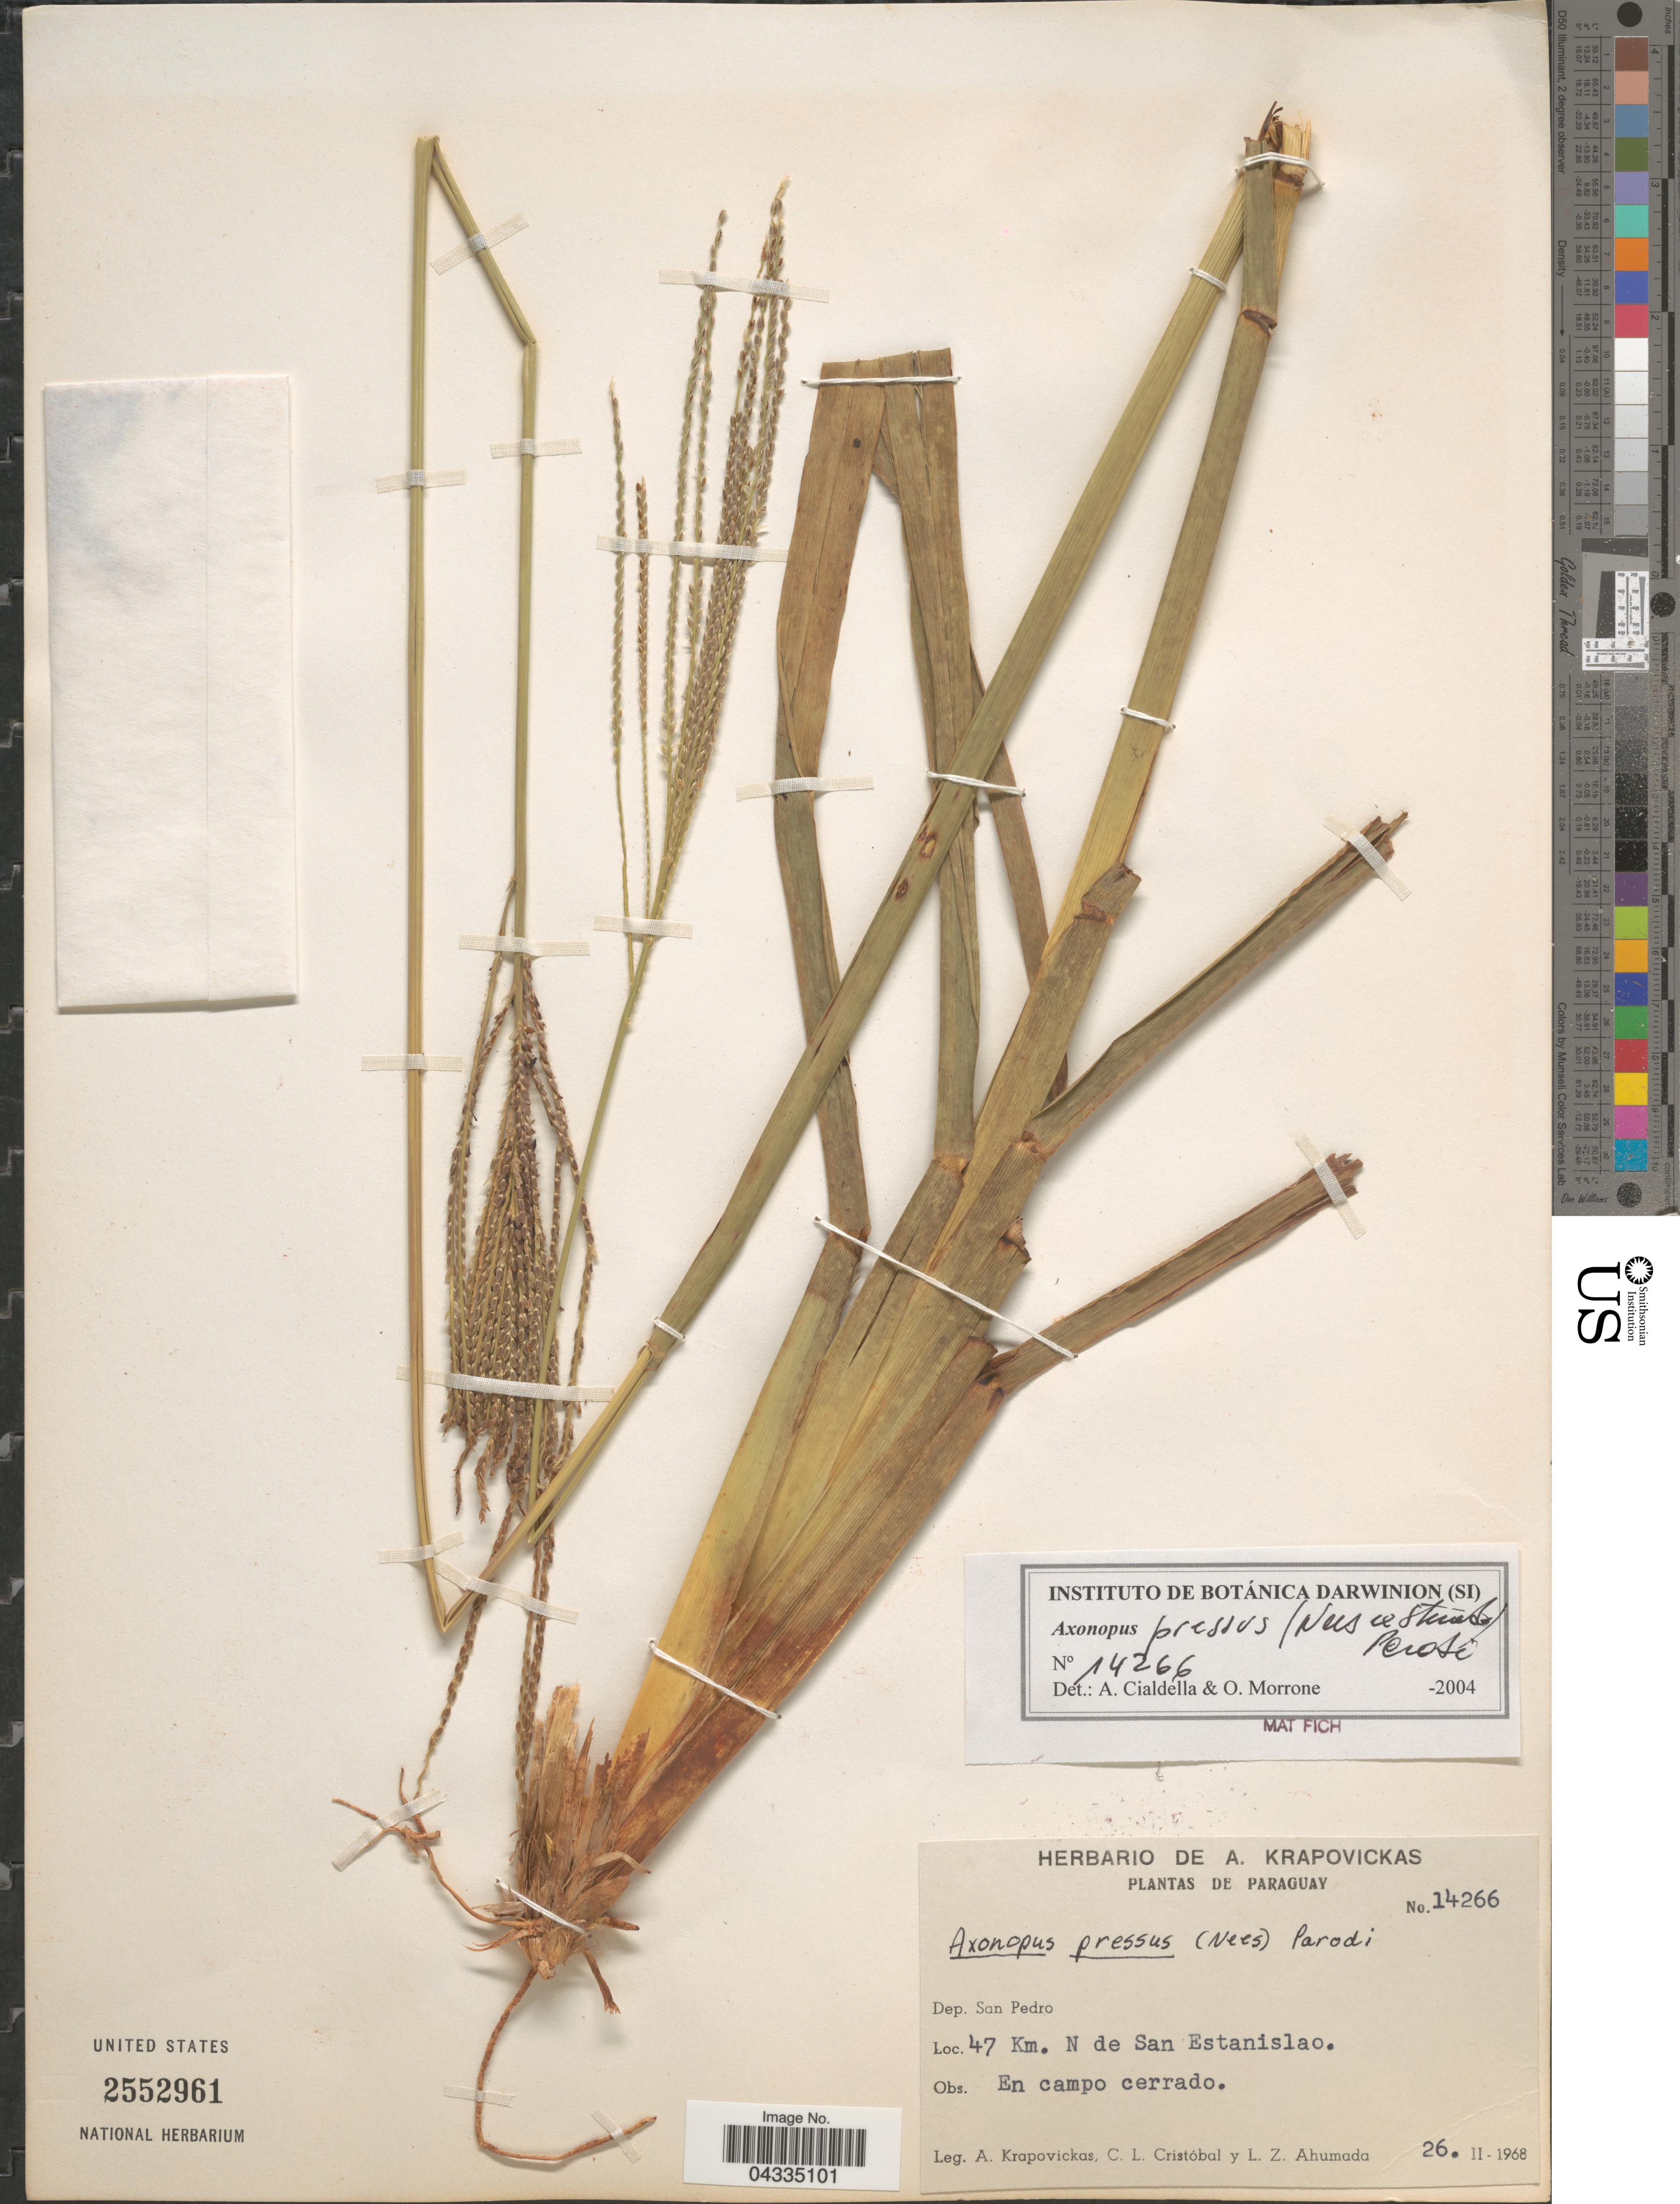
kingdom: Plantae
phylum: Tracheophyta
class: Liliopsida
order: Poales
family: Poaceae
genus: Axonopus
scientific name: Axonopus pressus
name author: (Nees) Parodi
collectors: A. Krapovickas, C. L. Cristóbal & L. Ahumada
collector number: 14266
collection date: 1968-02-26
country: Paraguay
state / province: San Pedro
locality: Dep. San Pedro. 47 Km. N de San Estanislao.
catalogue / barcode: US 2552961